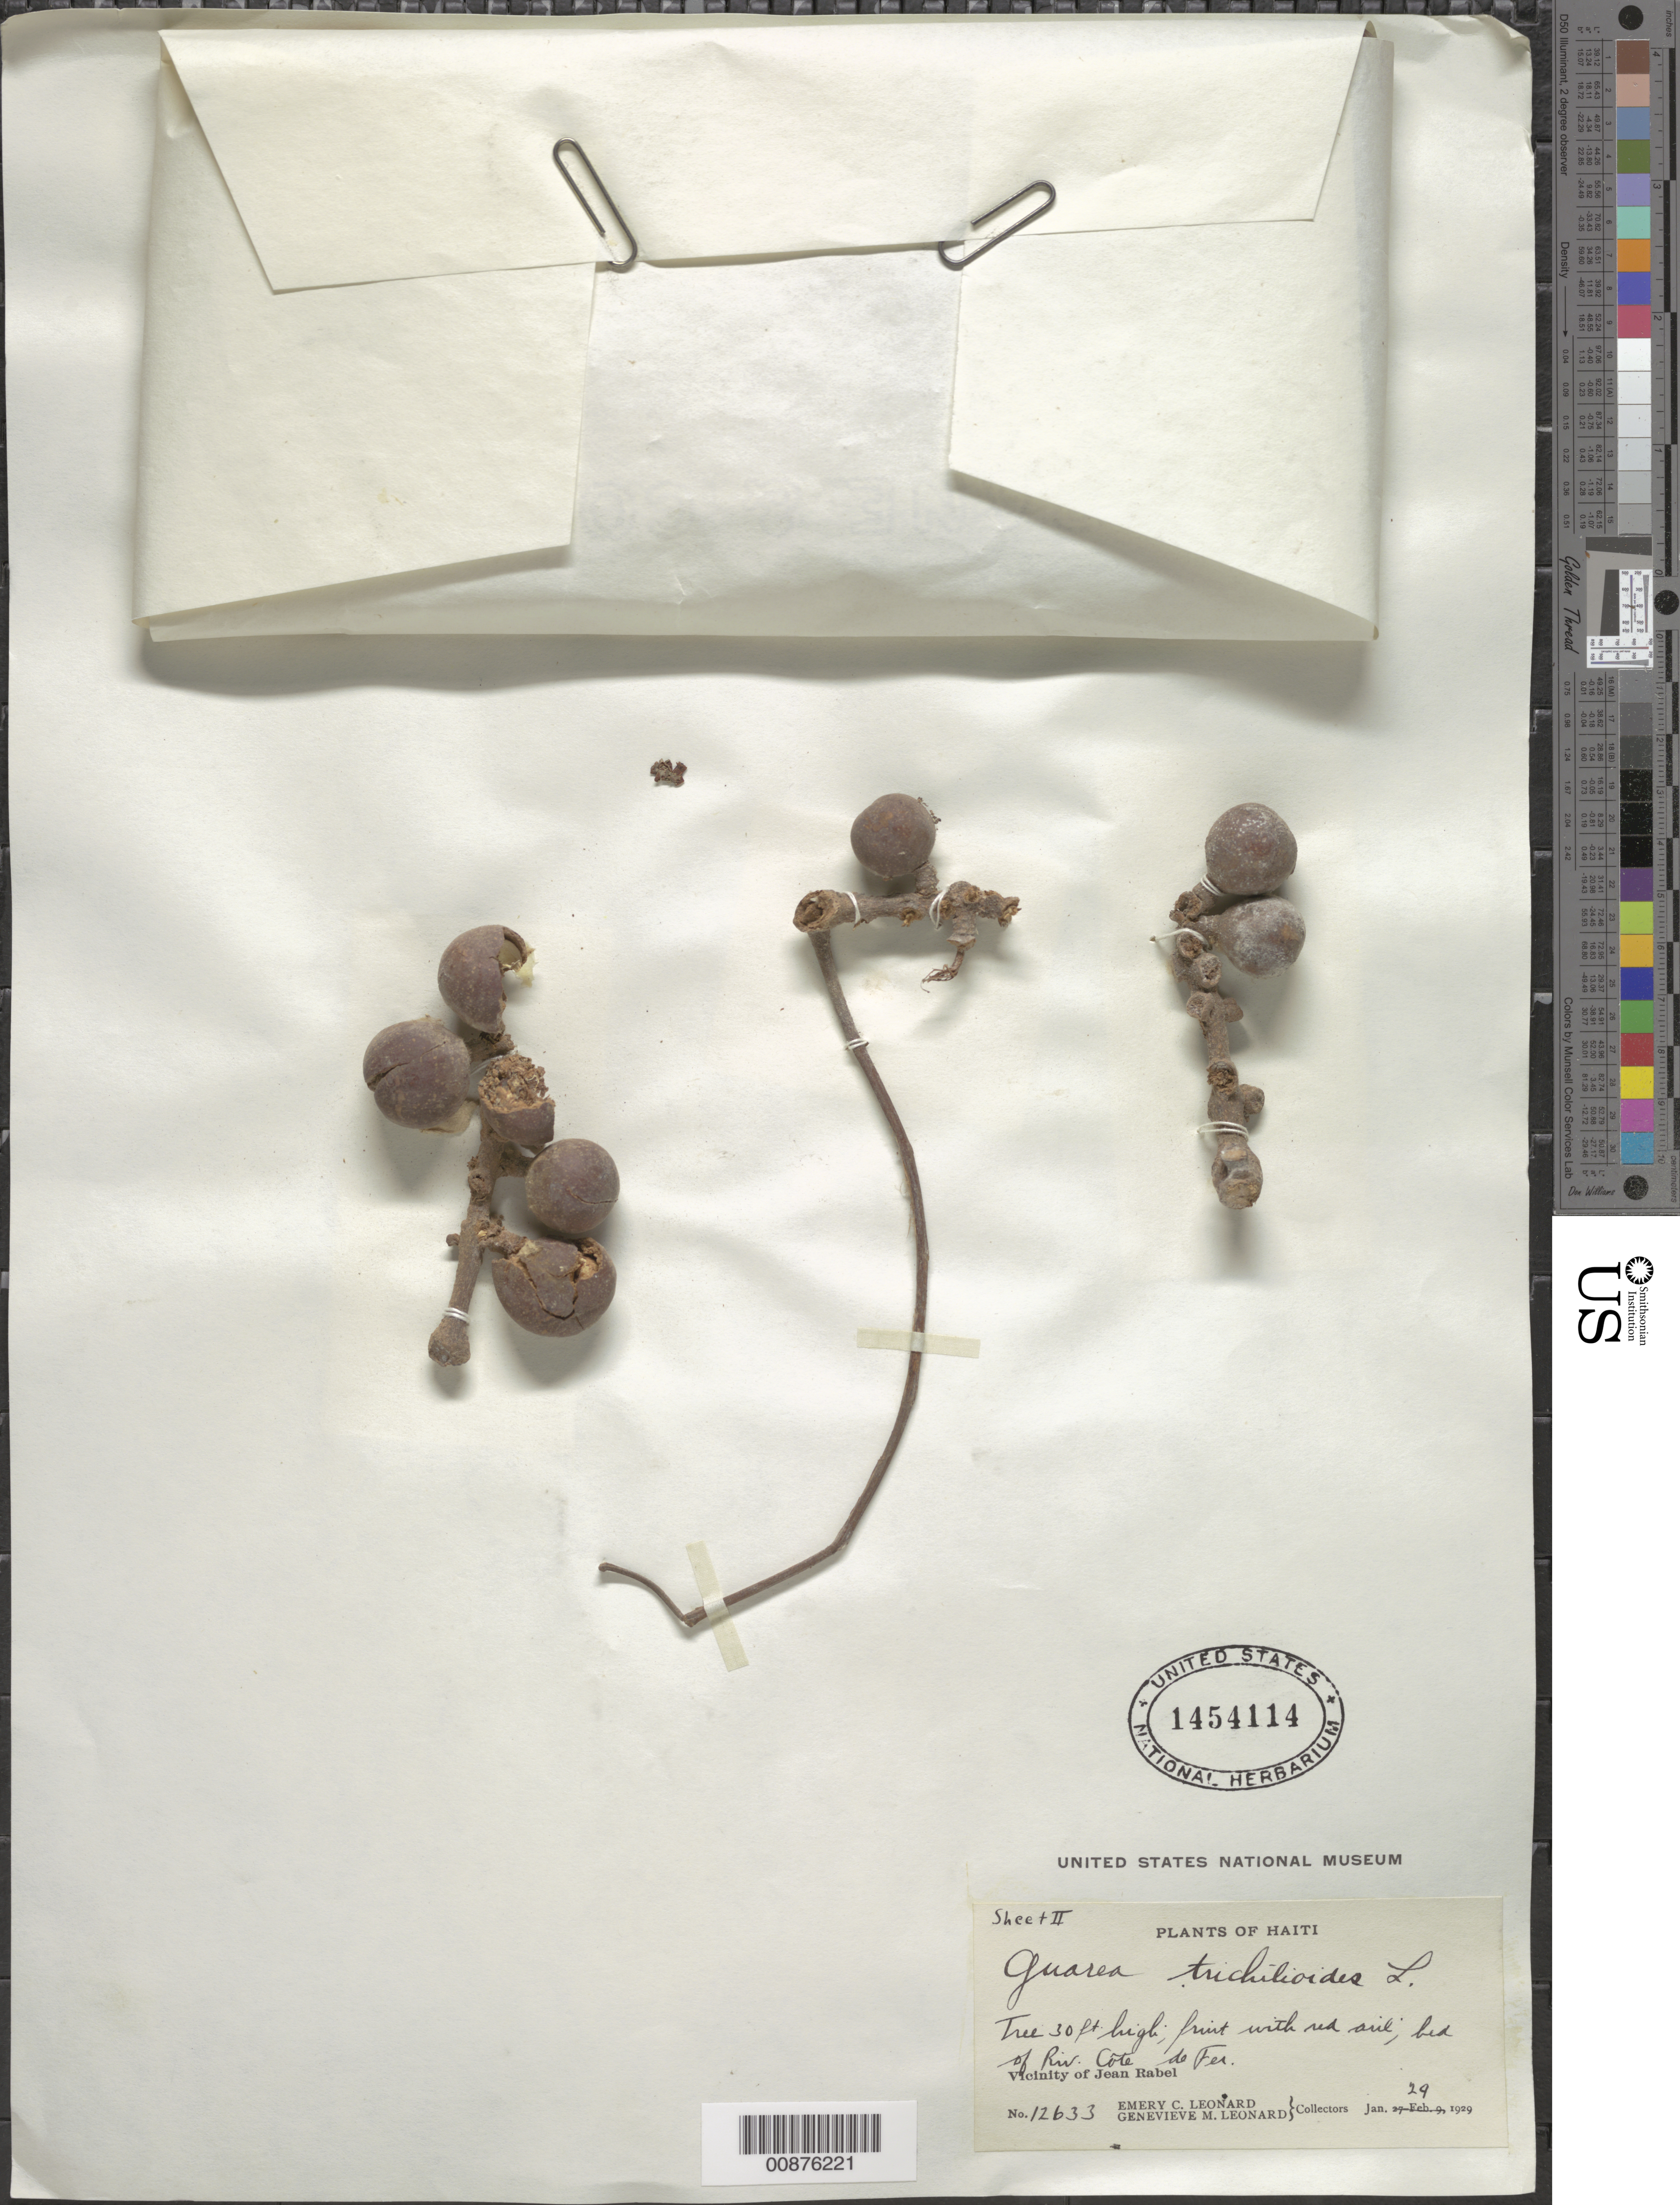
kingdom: Plantae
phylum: Tracheophyta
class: Magnoliopsida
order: Sapindales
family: Meliaceae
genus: Guarea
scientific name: Guarea guidonia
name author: (L.) Sleumer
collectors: E. C. Leonard & G. M. Leonard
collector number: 12633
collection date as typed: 29 Jan 1929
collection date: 1929-01-29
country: Haiti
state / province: Nord-Ouest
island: Hispaniola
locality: Vicinity of Jean Rabel, Riv. Côte de Fer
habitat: River bed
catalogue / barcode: US 1454114